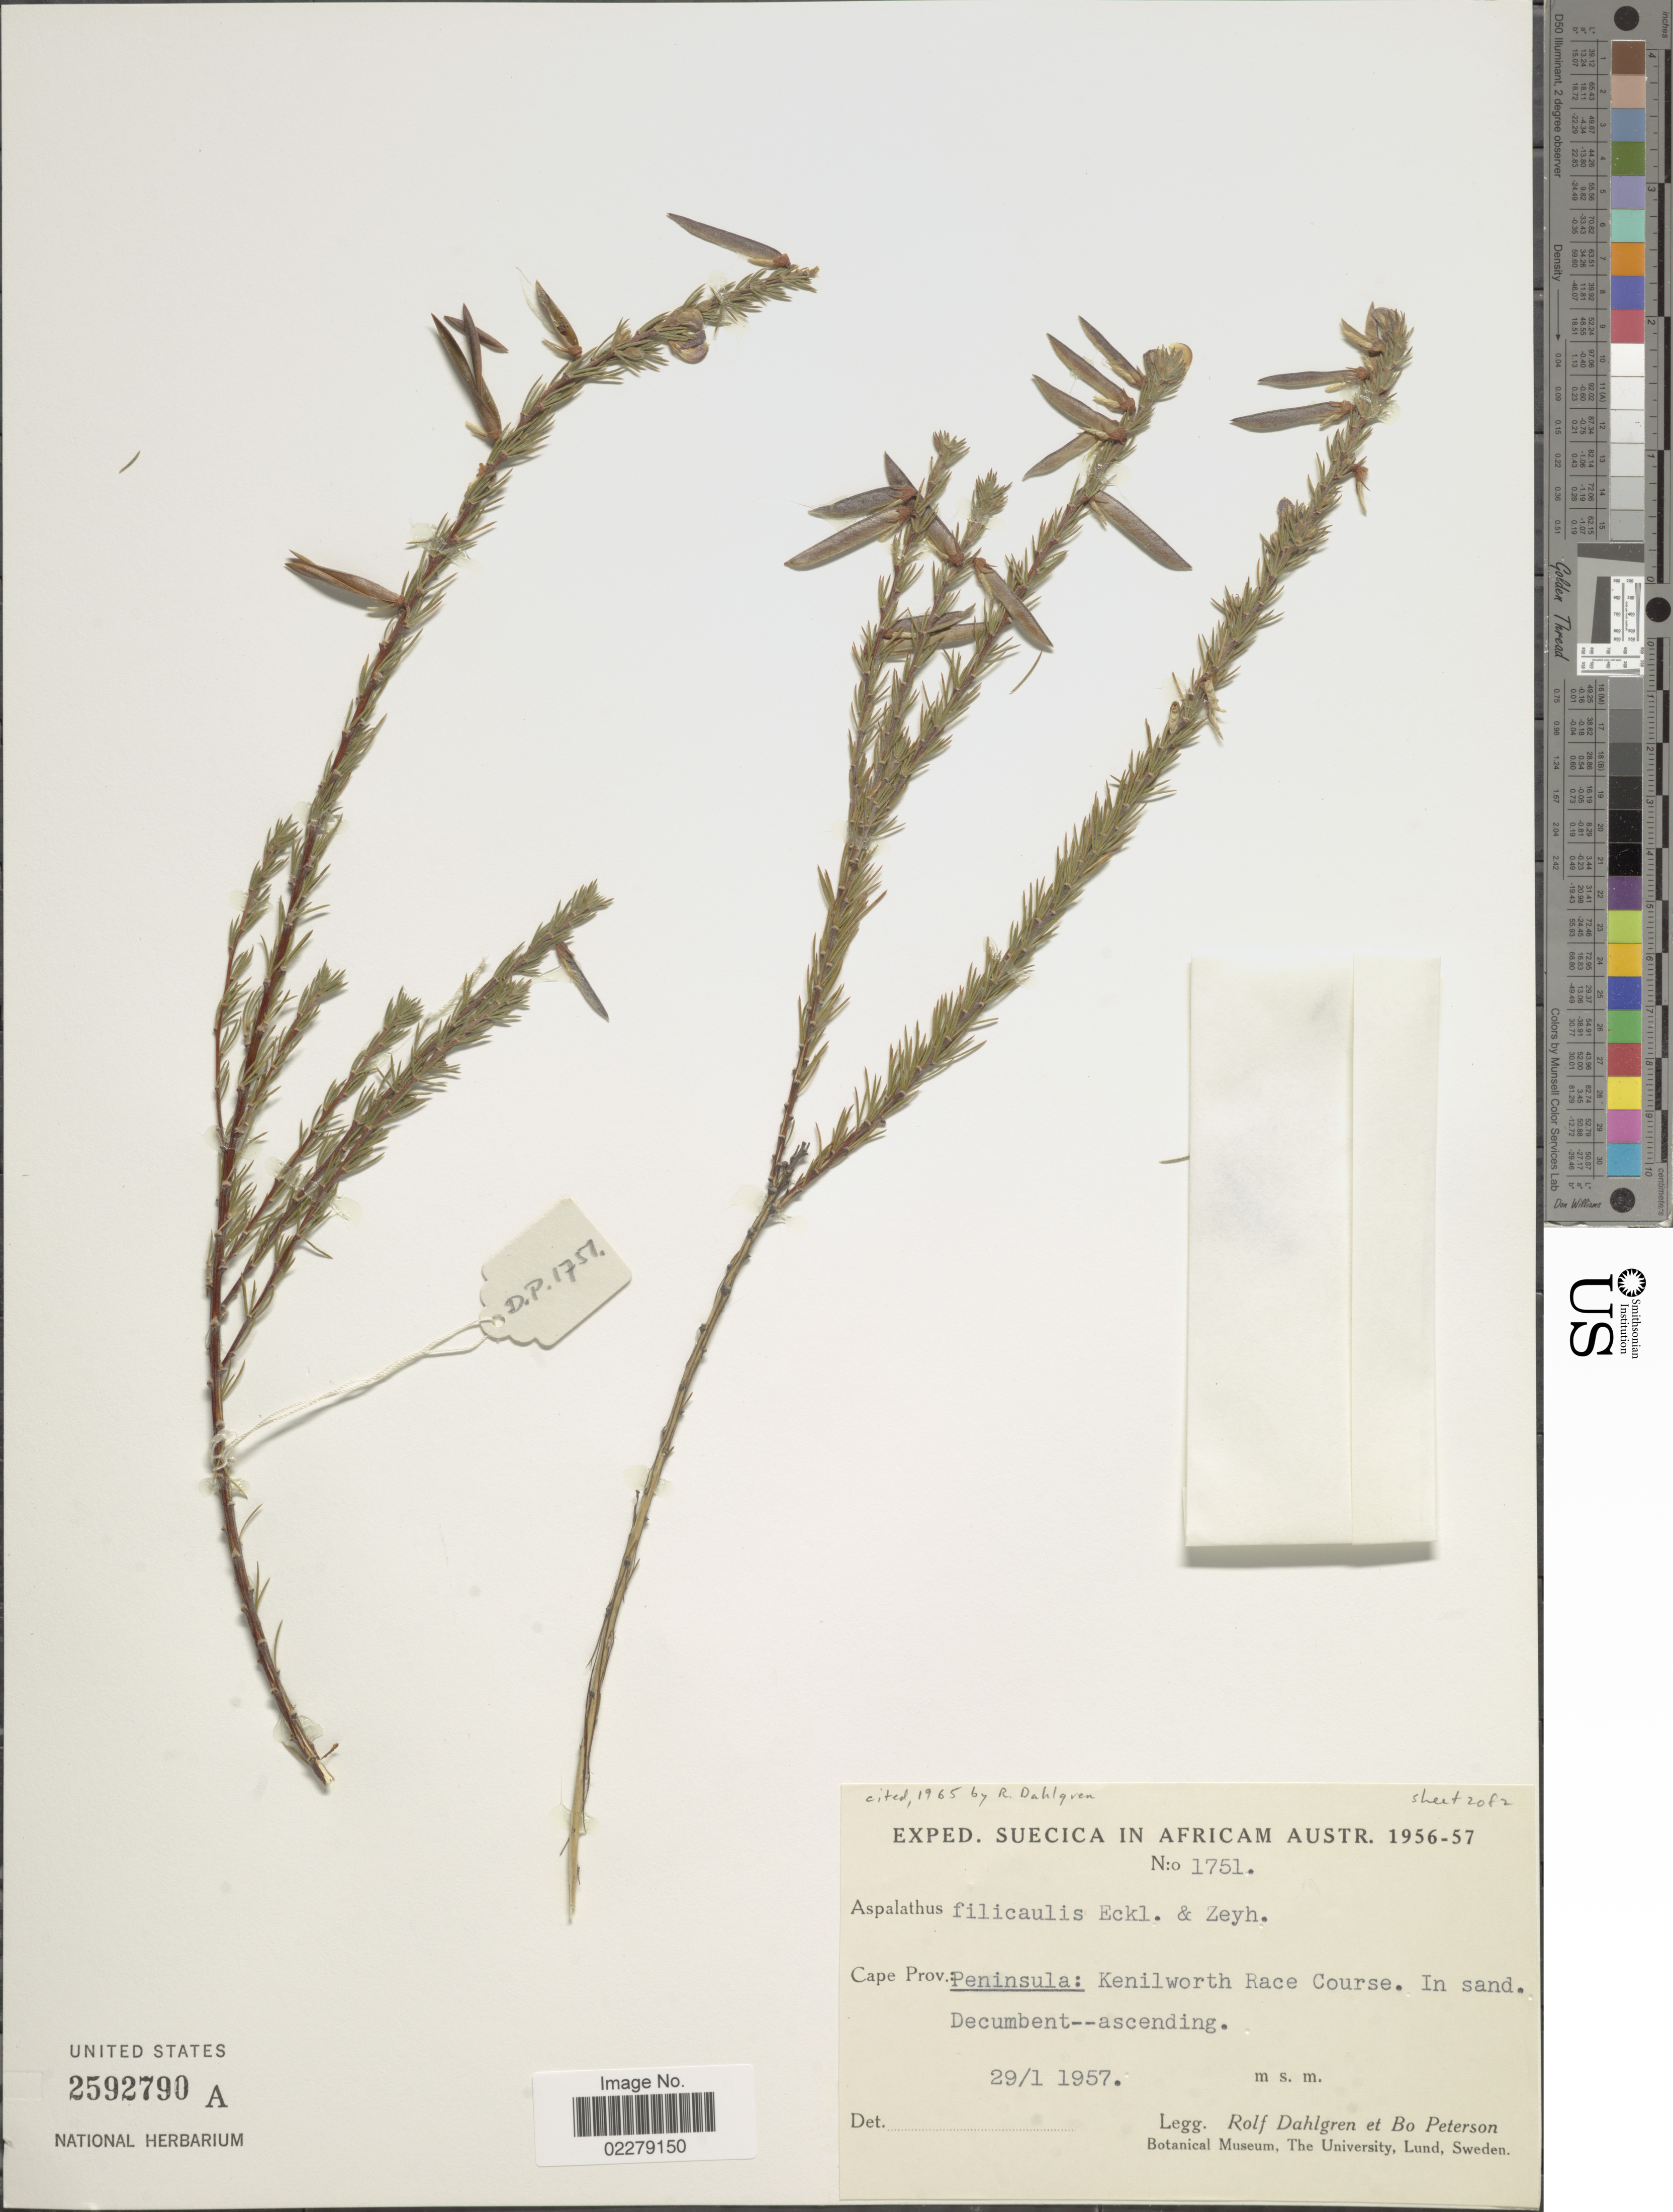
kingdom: Plantae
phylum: Tracheophyta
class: Magnoliopsida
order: Fabales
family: Fabaceae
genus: Aspalathus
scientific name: Aspalathus filicaulis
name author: Eckl. & Zeyh.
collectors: R. Dahlgren & B. H. Peterson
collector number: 1751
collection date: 1957-01-29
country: South Africa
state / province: Western Cape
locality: Peninsula: Kenilworth Race Course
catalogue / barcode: US 2592790A